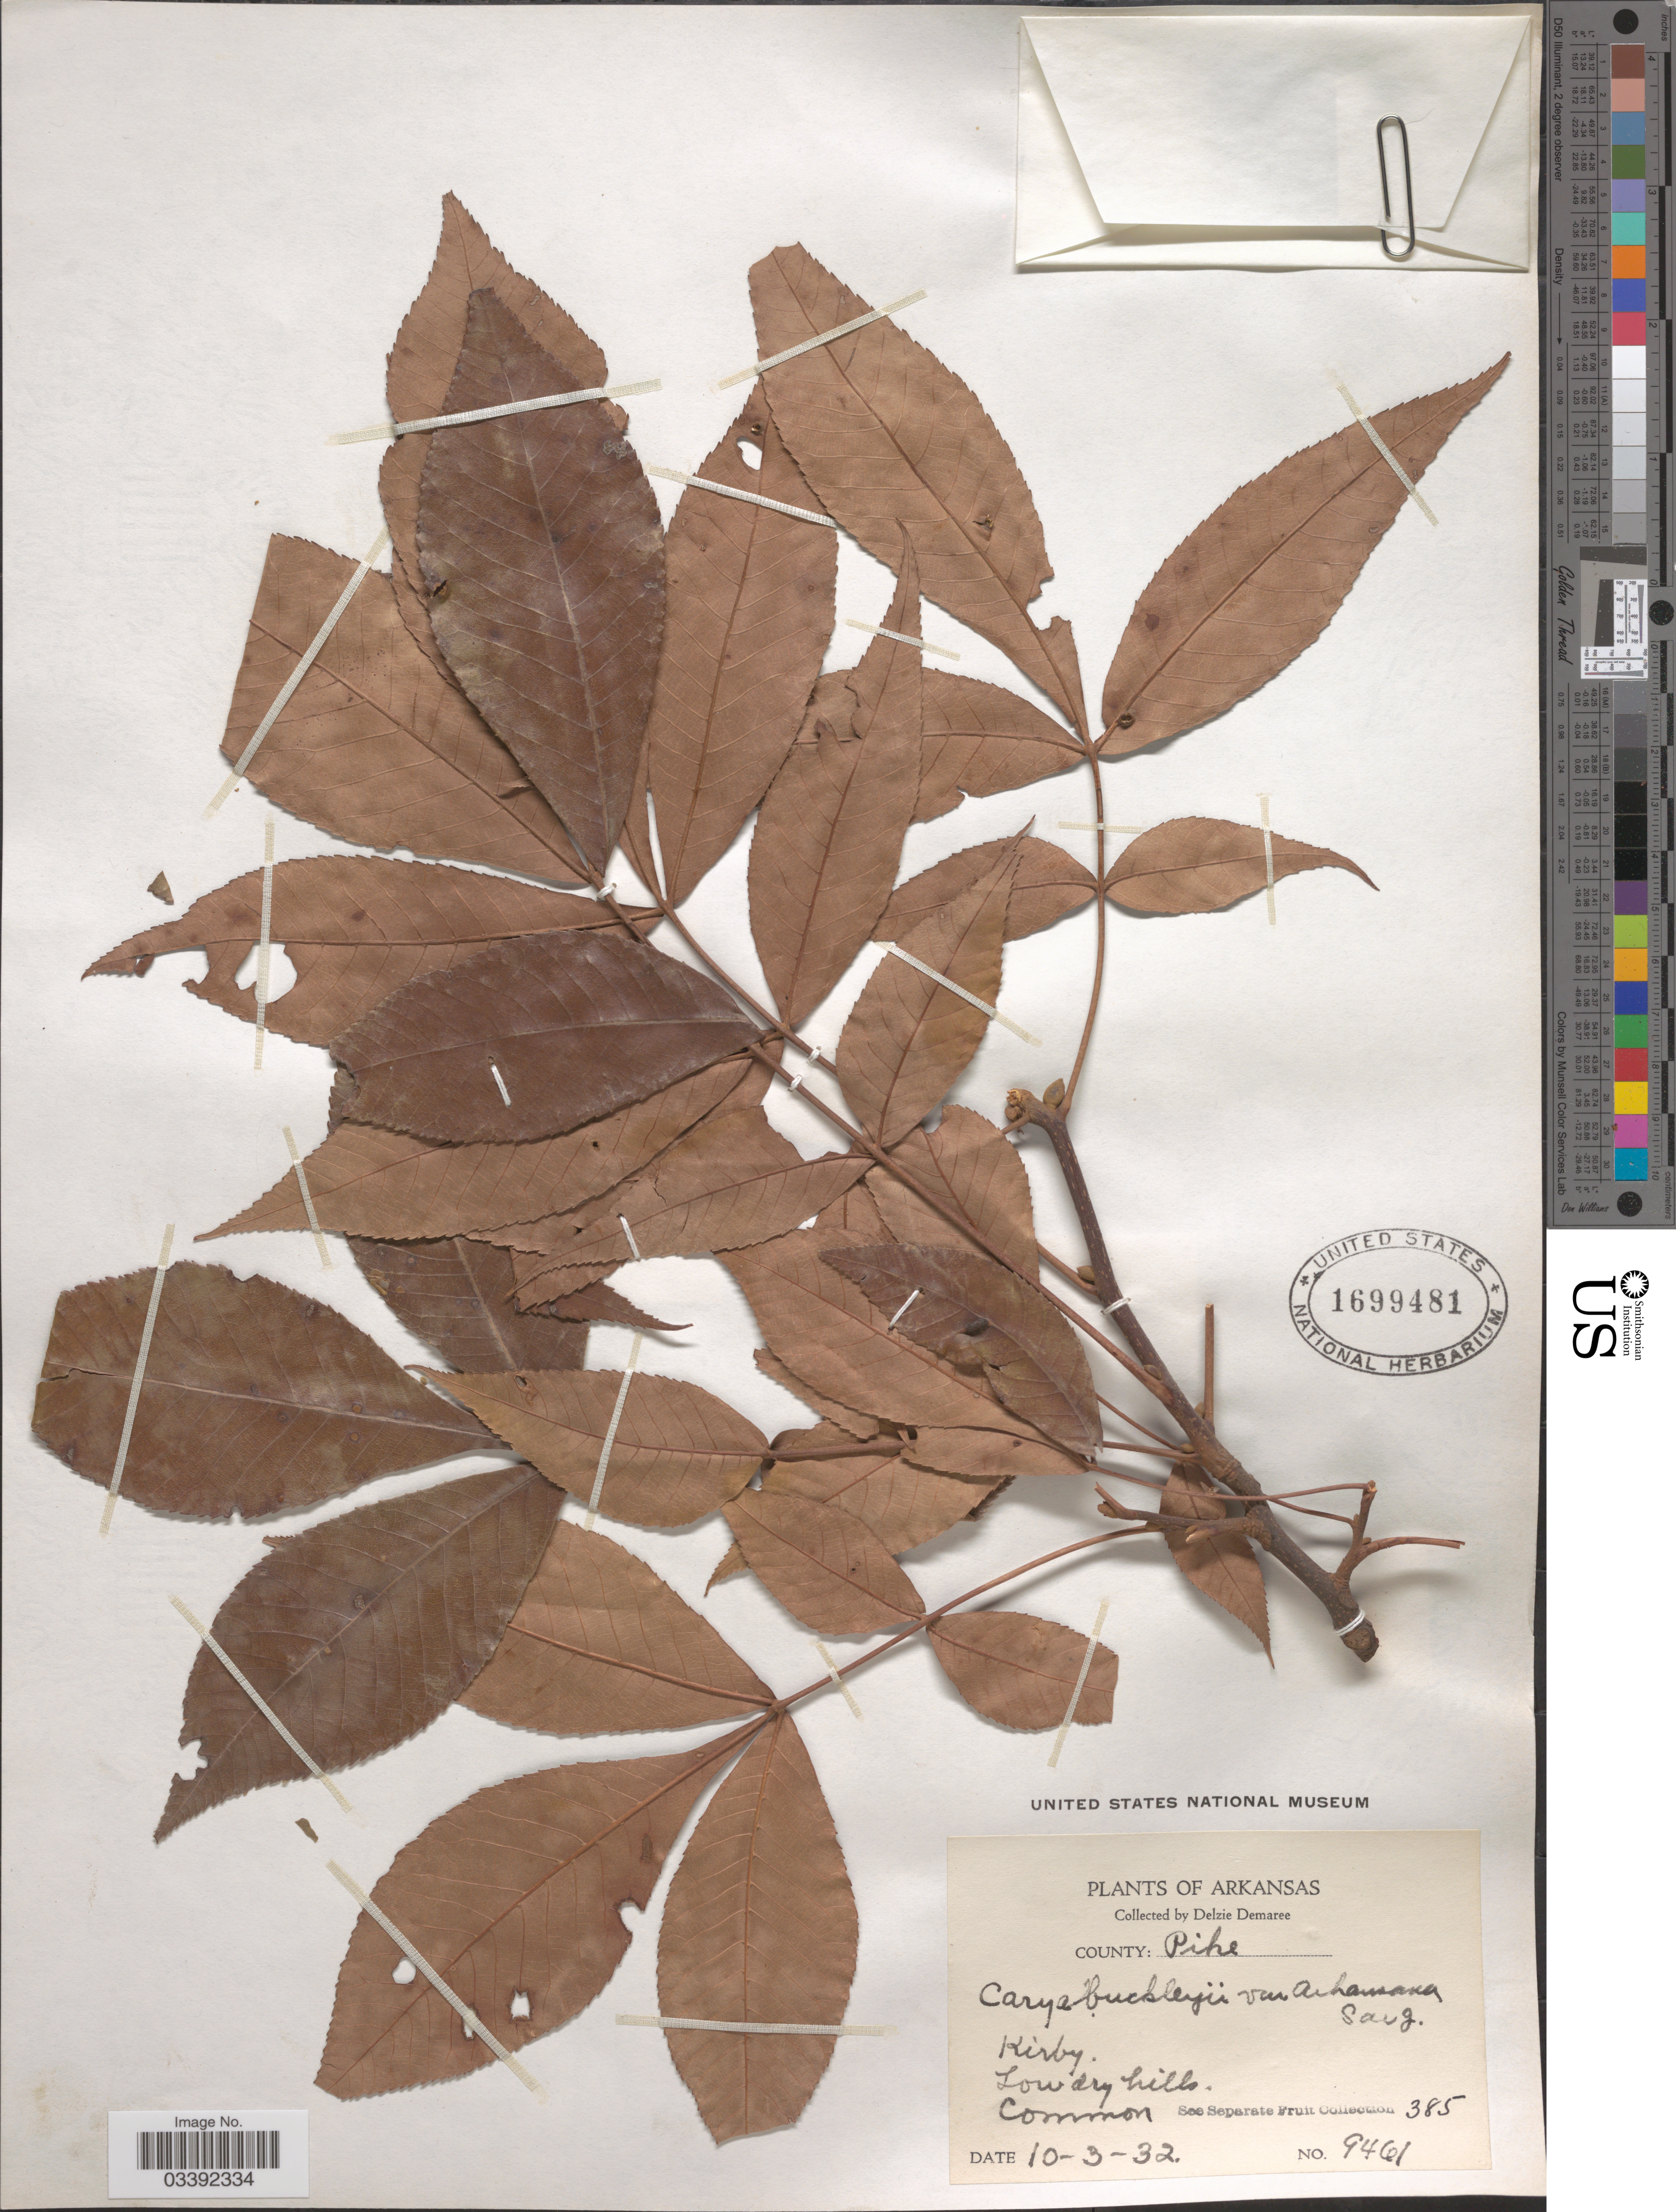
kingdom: Plantae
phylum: Tracheophyta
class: Magnoliopsida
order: Fagales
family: Juglandaceae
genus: Carya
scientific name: Carya texana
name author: Buckley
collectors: D. Demaree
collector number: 9461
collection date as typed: Transcribed d/m/y: 3/10/32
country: United States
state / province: Arkansas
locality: County: Pihe. Kirby.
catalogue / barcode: US 1699481